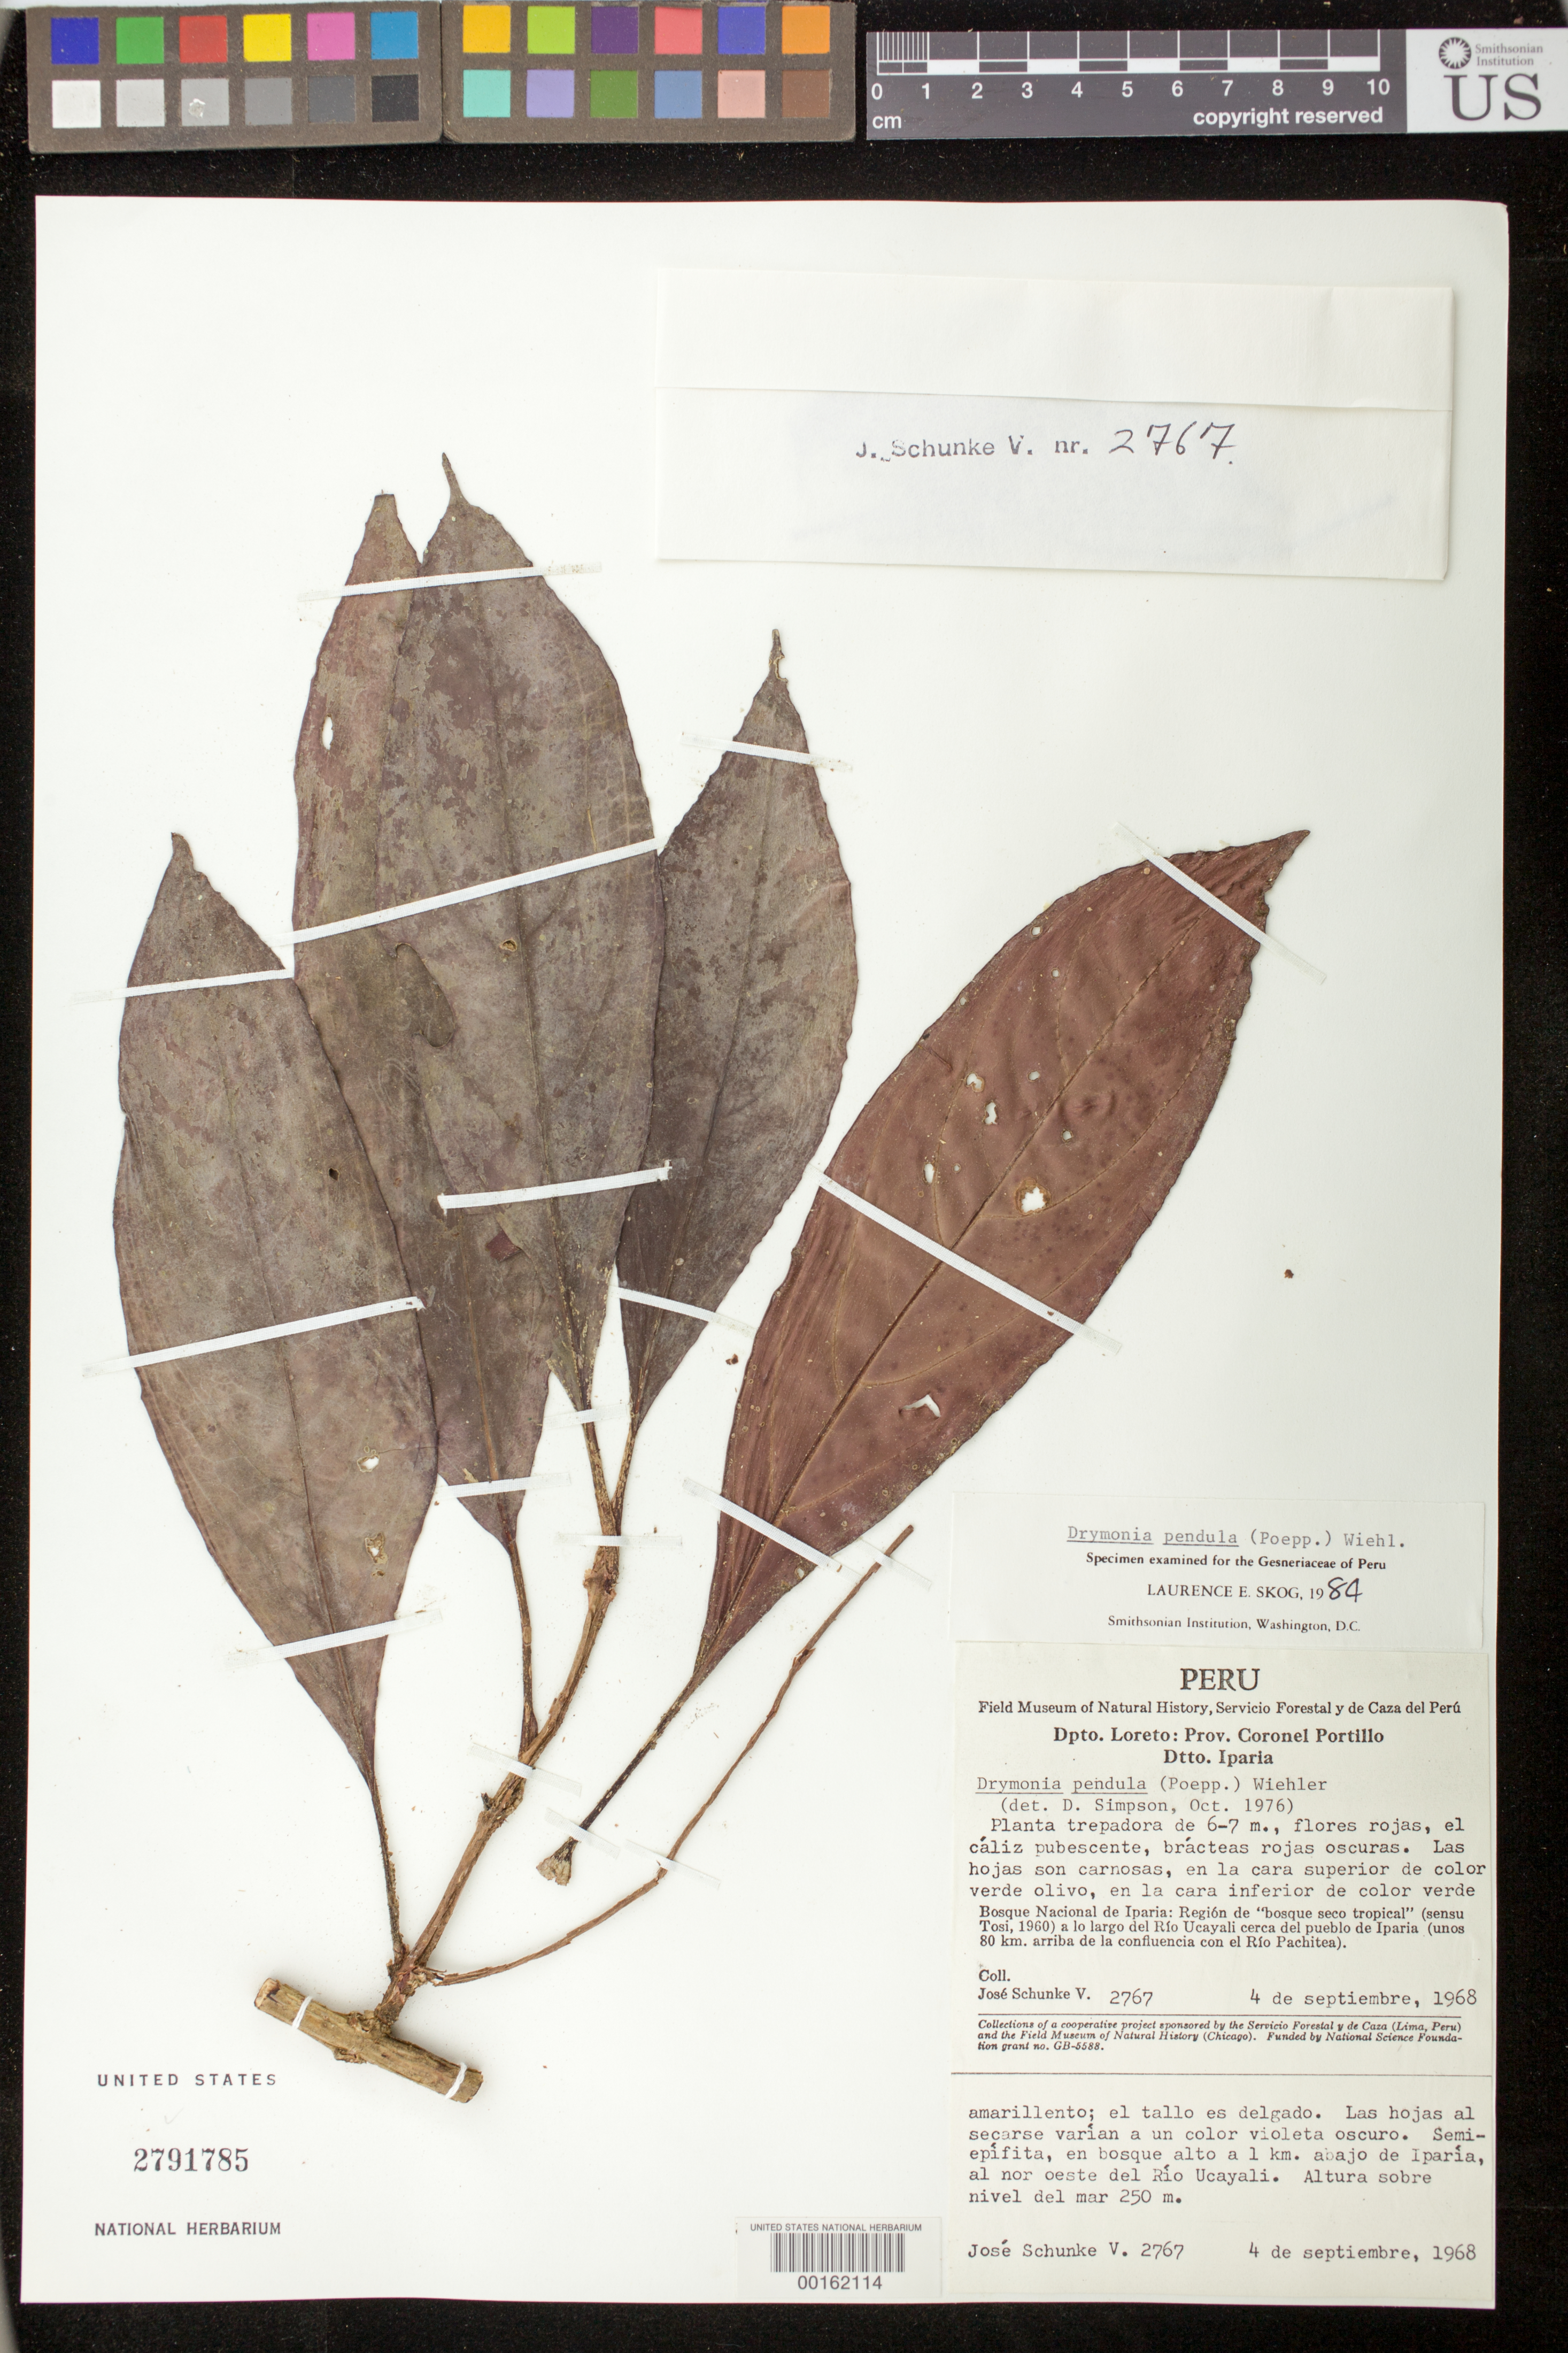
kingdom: Plantae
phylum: Tracheophyta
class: Magnoliopsida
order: Lamiales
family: Gesneriaceae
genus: Drymonia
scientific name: Drymonia pendula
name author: (Poepp.) Wiehler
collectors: J. Schunke Vigo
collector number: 2767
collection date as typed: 04 Sep 1968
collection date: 1968-09-04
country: Peru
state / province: Ucayali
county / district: Coronel Portillo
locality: ("Loreto") Prov. Coronel Portillo, Dtto. Iparia, Bosque Nacional of Iparia, 1 km below Iparia, NW of Rio Ucayali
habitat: In tall forest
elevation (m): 250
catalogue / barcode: US 2791785